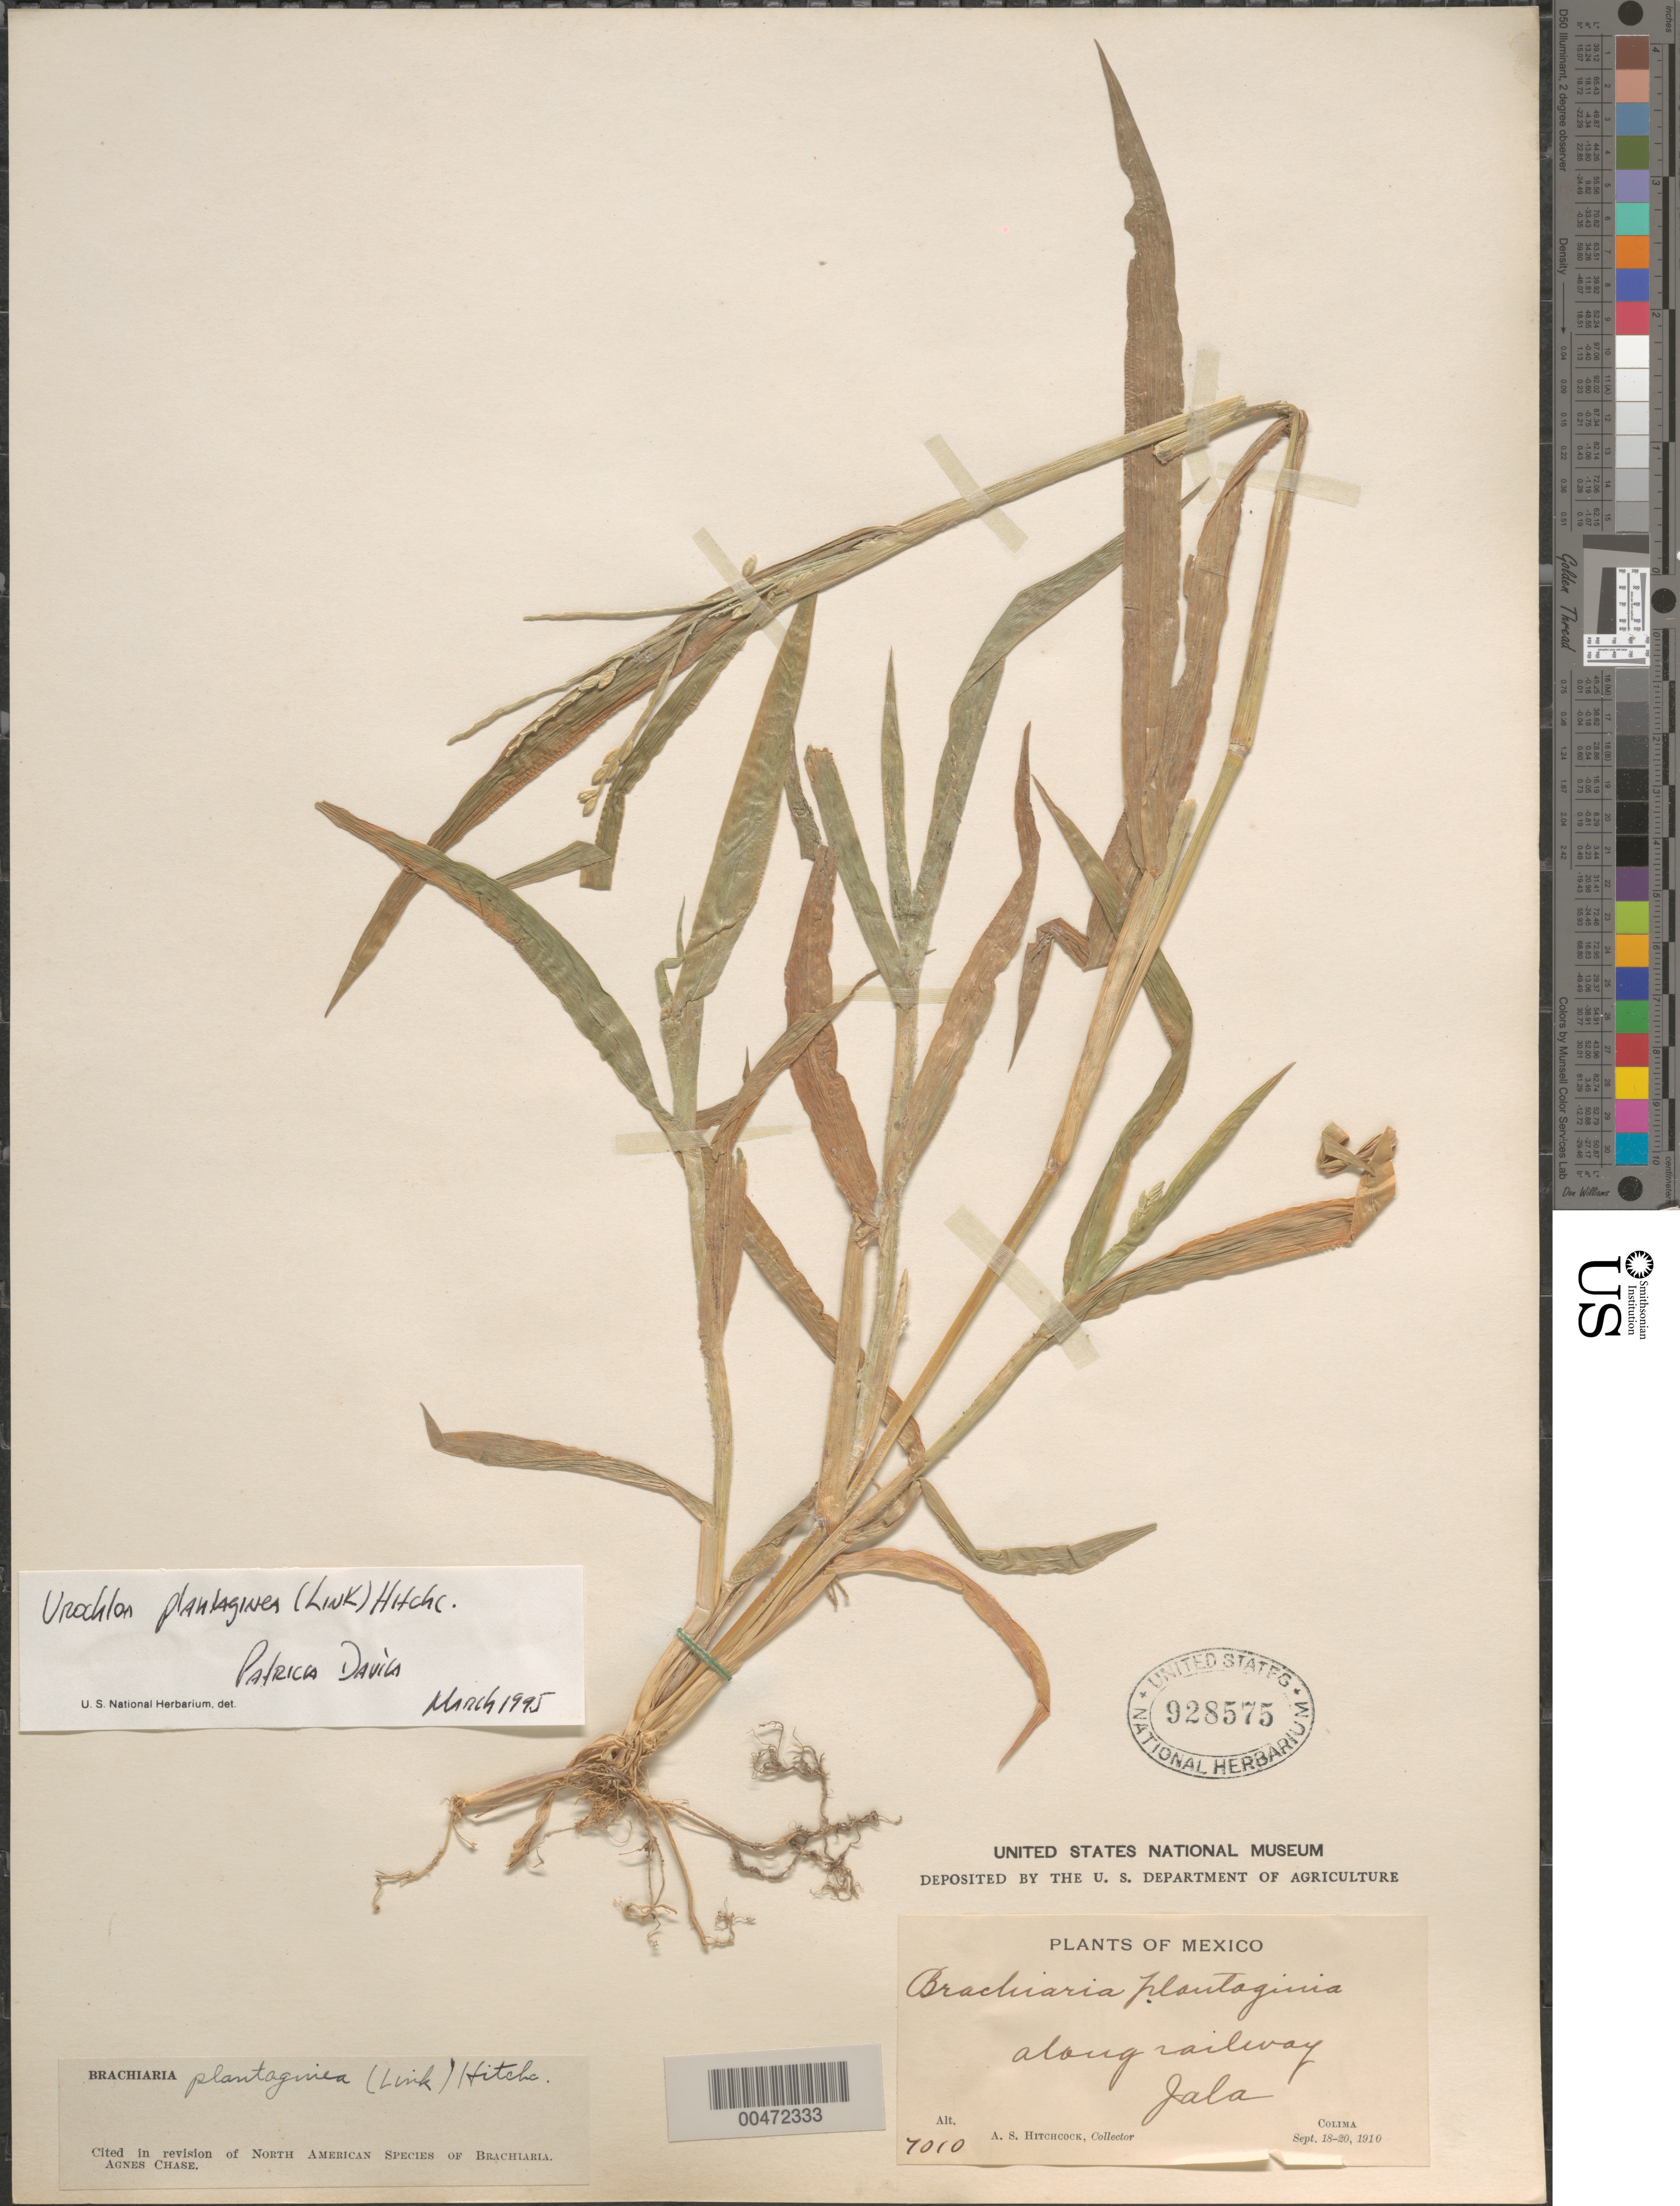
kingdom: Plantae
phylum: Tracheophyta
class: Liliopsida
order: Poales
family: Poaceae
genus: Urochloa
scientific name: Urochloa plantiginea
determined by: Dávila, P. D.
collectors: A. S. Hitchcock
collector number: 7010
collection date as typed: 18 Sep 1910 to 20 Sep 1910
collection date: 1910-09-18/1910-09-20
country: Mexico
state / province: Colima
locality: Jala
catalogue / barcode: US 928575